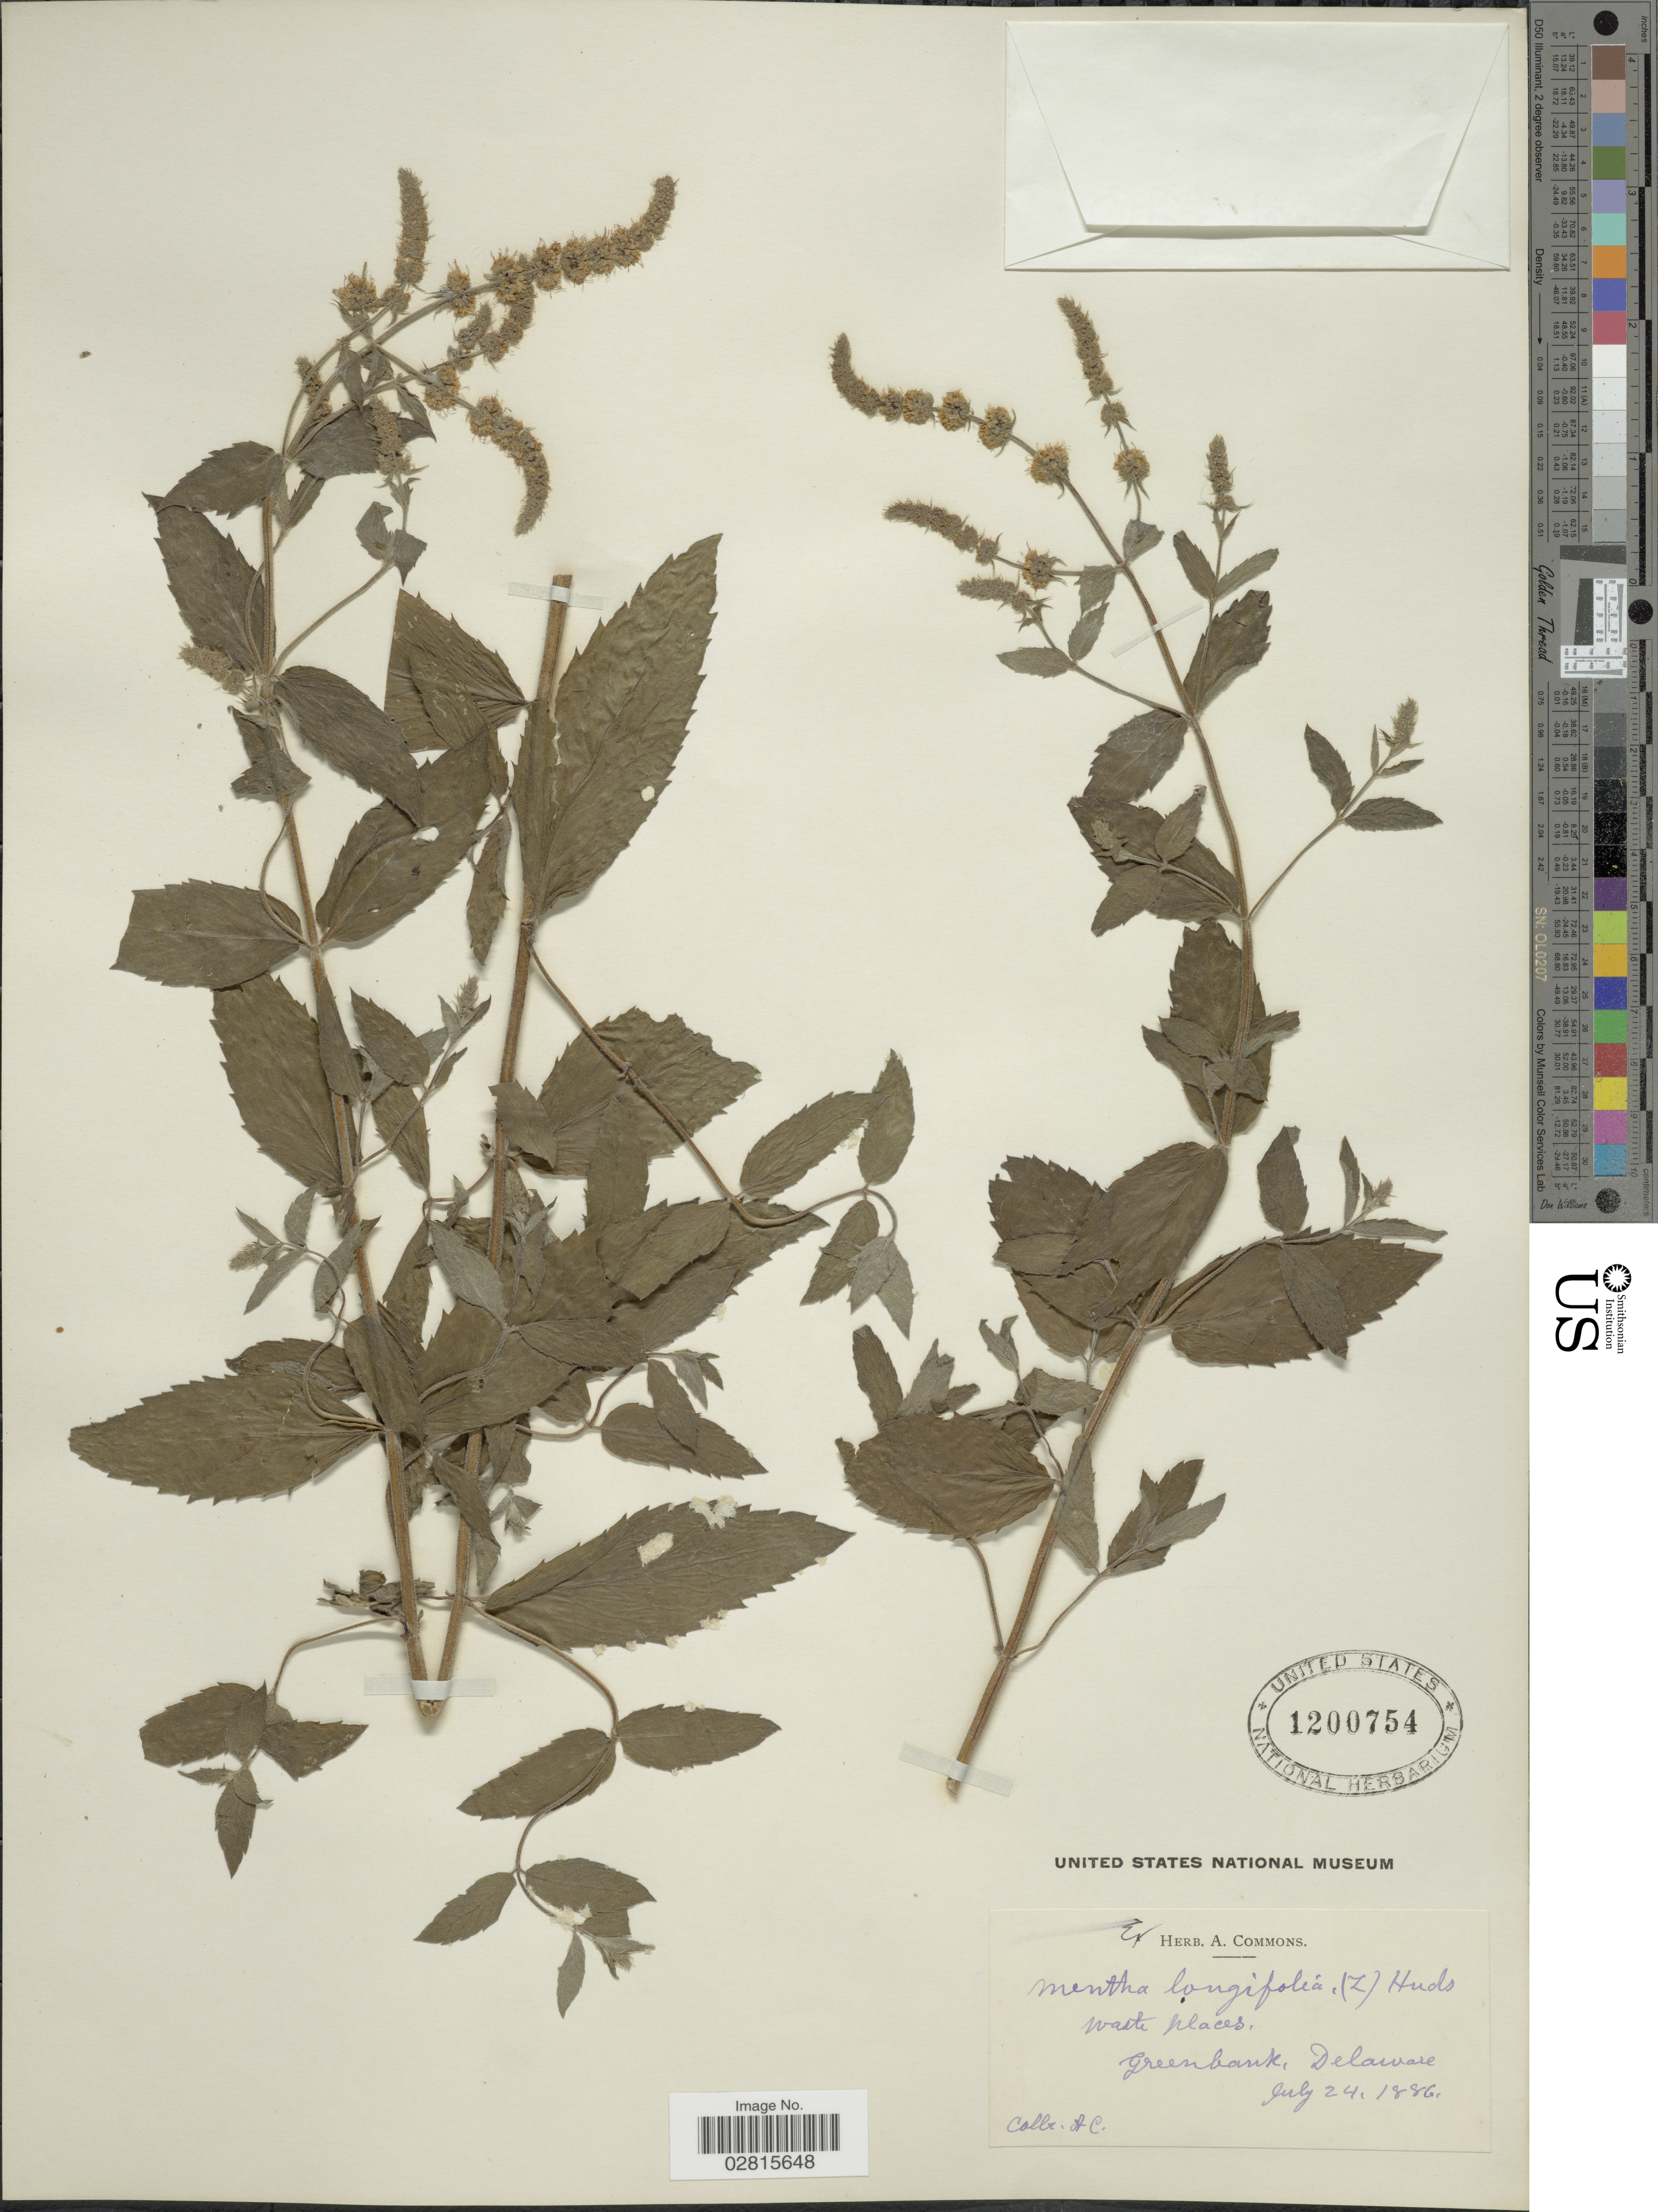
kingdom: Plantae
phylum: Tracheophyta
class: Magnoliopsida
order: Lamiales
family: Lamiaceae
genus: Mentha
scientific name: Mentha longifolia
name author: (L.) L.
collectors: A. Commons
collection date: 1886-07-24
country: United States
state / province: Delaware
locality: Greenbank.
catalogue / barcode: US 1200754